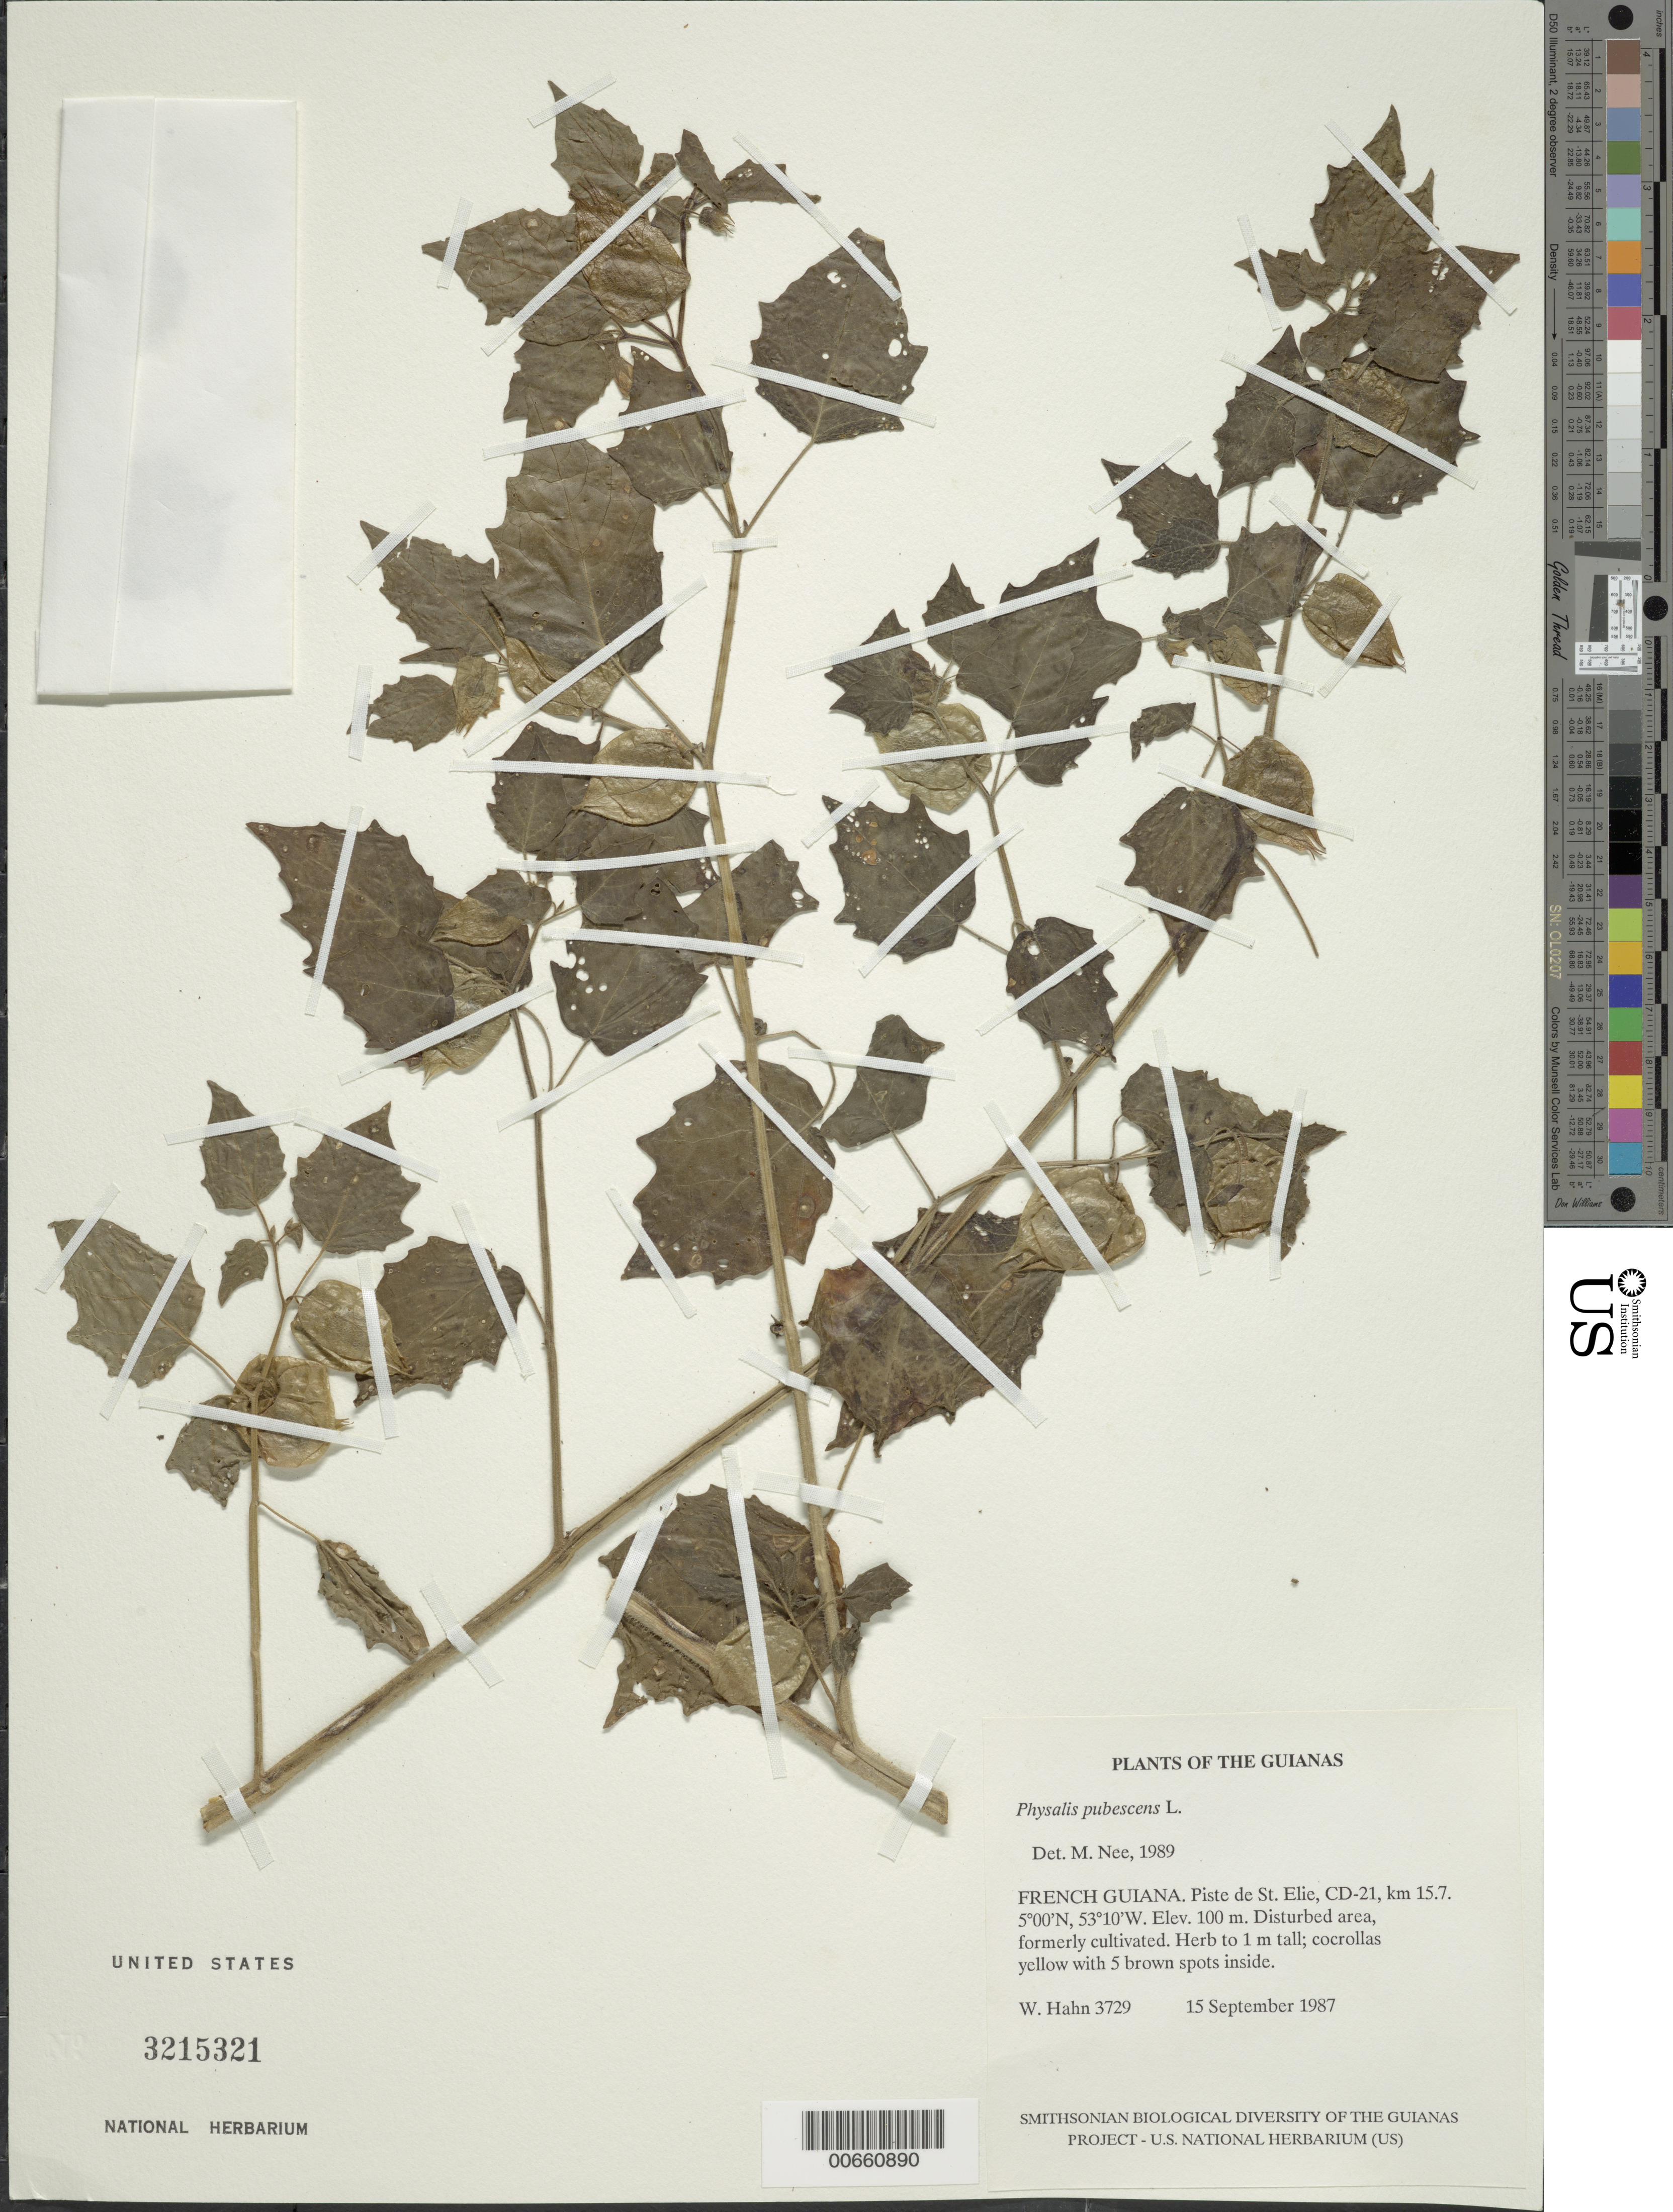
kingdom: Plantae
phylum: Tracheophyta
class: Magnoliopsida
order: Solanales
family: Solanaceae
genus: Physalis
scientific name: Physalis pubescens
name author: L.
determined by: Nee, Michael H.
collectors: W. Hahn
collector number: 3729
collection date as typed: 15 September 1987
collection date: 1987-09-15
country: French Guiana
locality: Piste de St. Elie, CD-21, km 15.7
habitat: Disturbed area, formerly cultivated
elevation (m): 100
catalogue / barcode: US 3215321